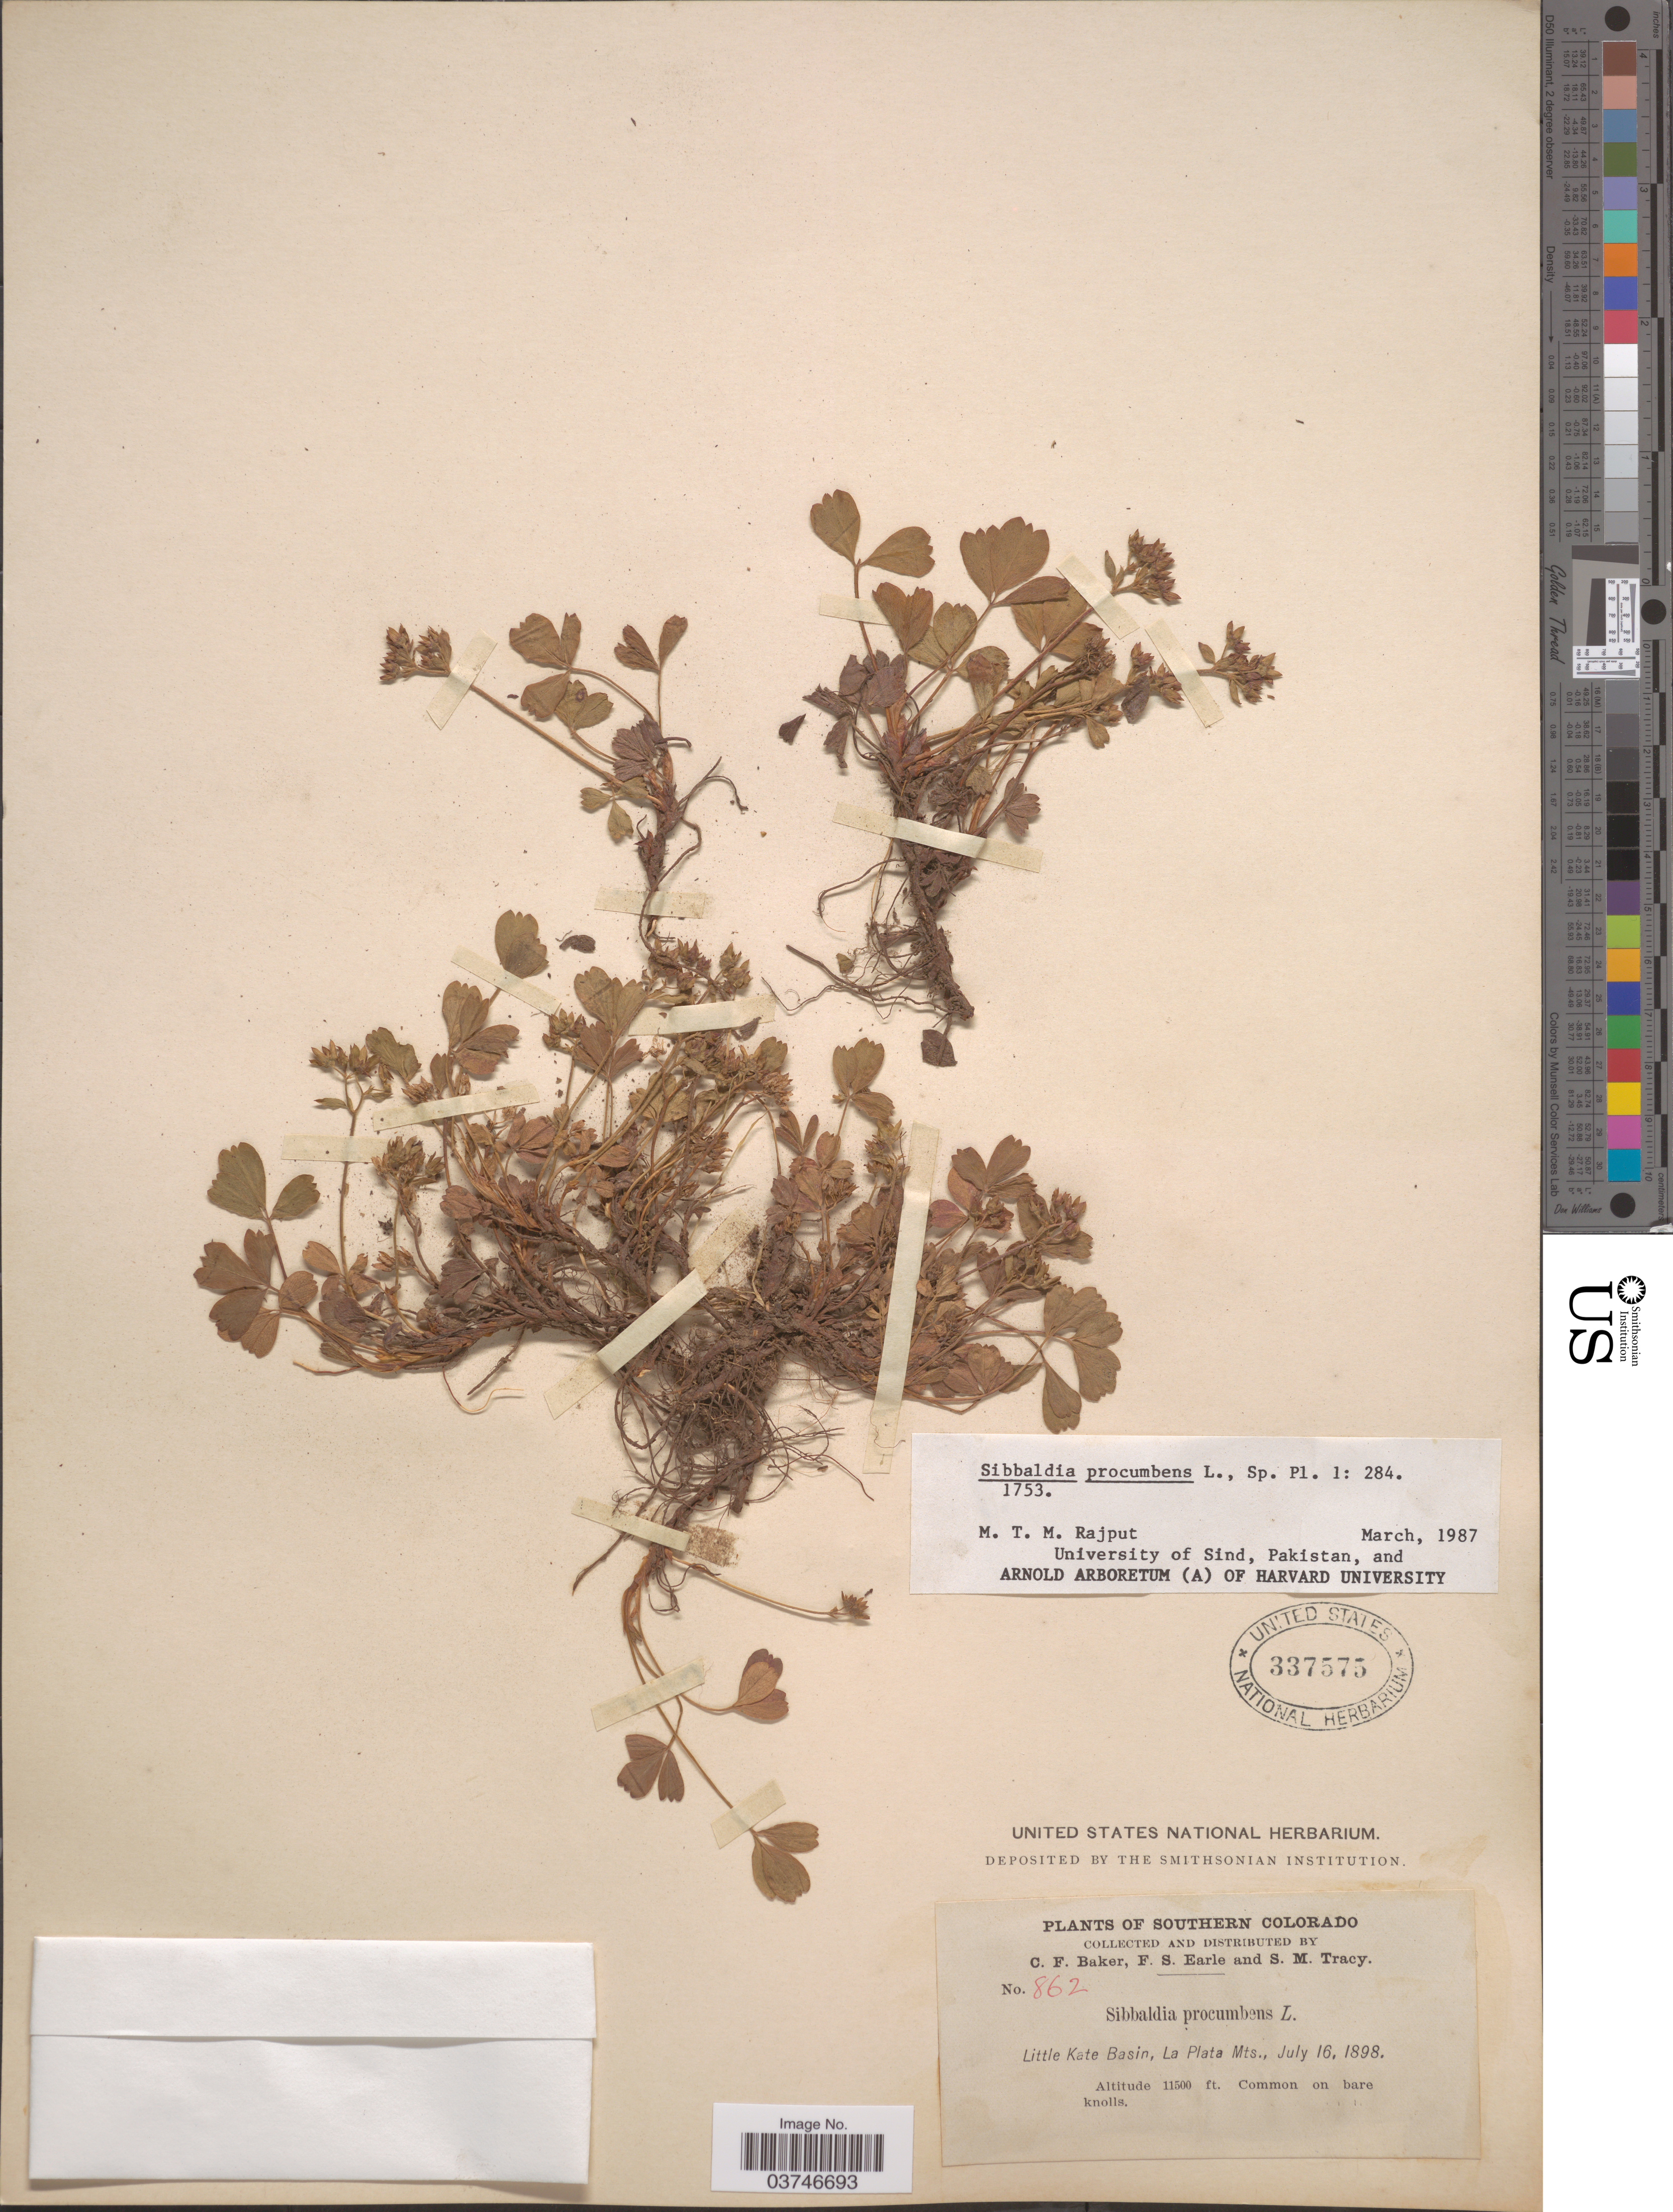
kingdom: Plantae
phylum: Tracheophyta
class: Magnoliopsida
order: Rosales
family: Rosaceae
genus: Sibbaldia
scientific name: Sibbaldia procumbens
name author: L.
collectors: C. F. Baker, F. S. Earle & S. M. Tracy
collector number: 862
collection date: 1898-07-16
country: United States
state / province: Colorado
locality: Southern Colorado. Little Kate Basin, La Plata Mts.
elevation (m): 3505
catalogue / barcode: US 337575